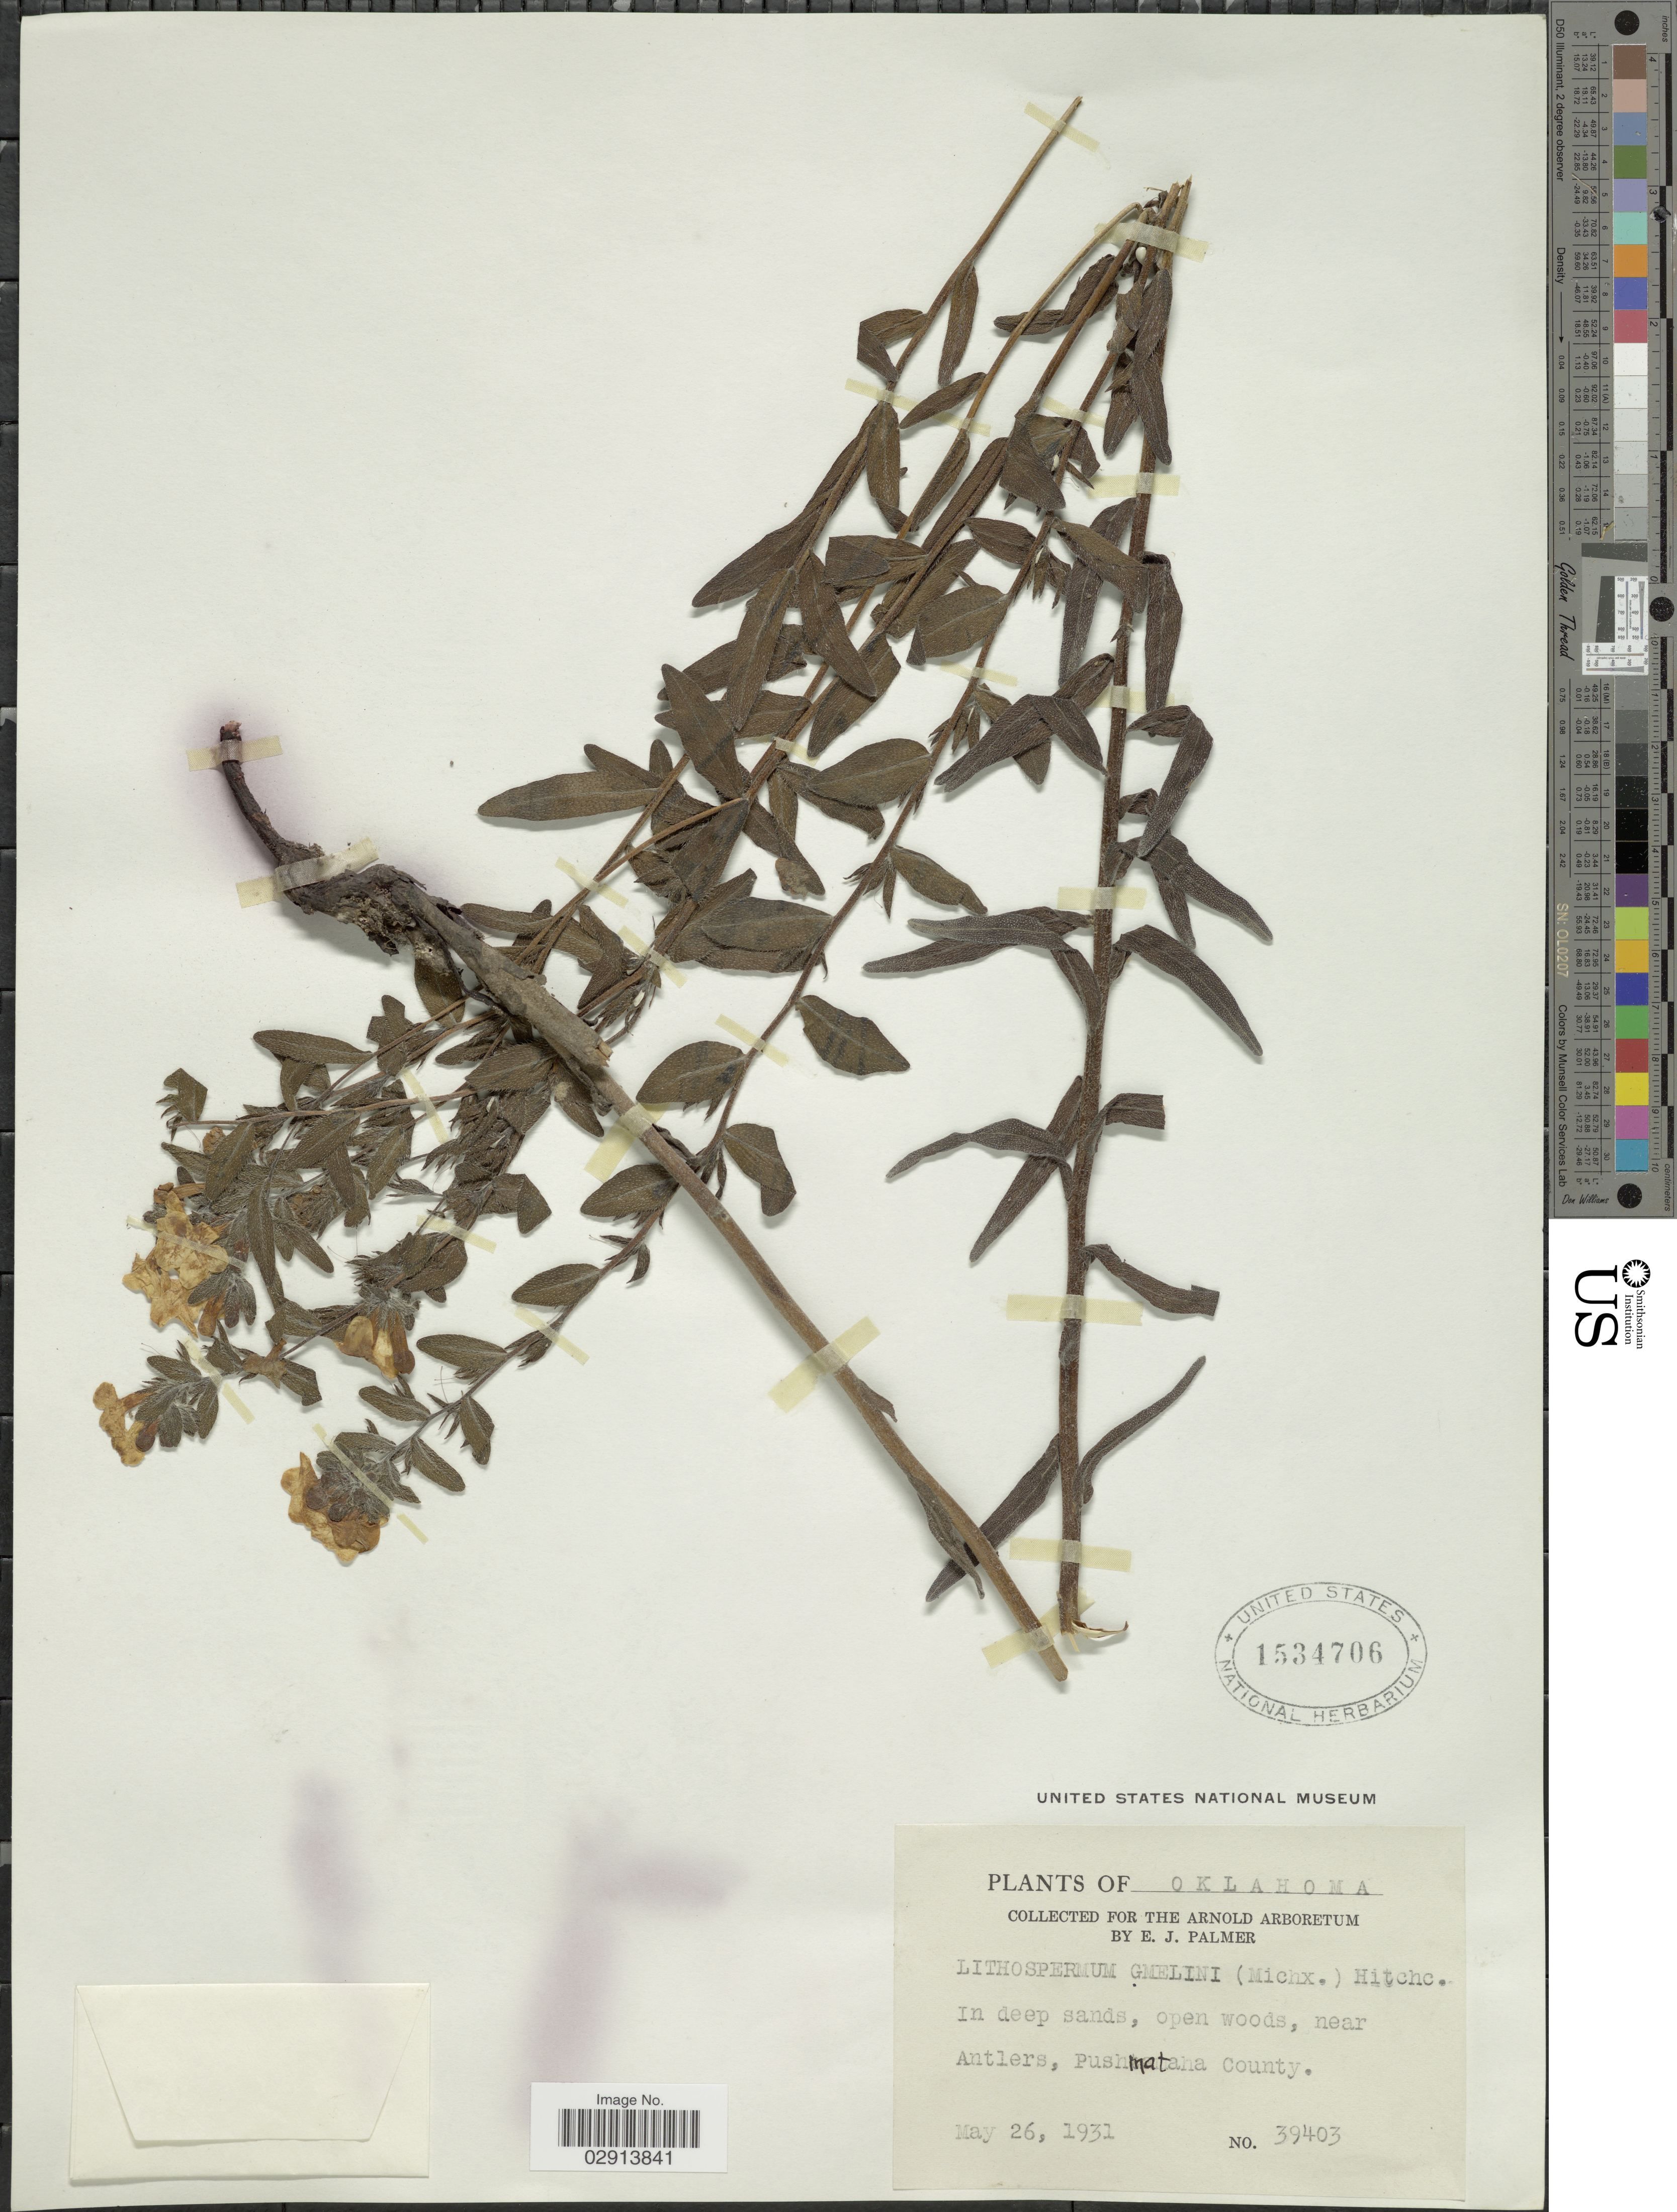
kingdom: Plantae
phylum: Tracheophyta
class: Magnoliopsida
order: Boraginales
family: Boraginaceae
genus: Lithospermum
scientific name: Lithospermum caroliniense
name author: (J.F. Gmel.) MacMill.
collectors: E. J. Palmer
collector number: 39403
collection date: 1931-05-26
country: United States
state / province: Oklahoma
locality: In deep sands, open woods, near Antler, Pushmataha County.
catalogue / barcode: US 1534706